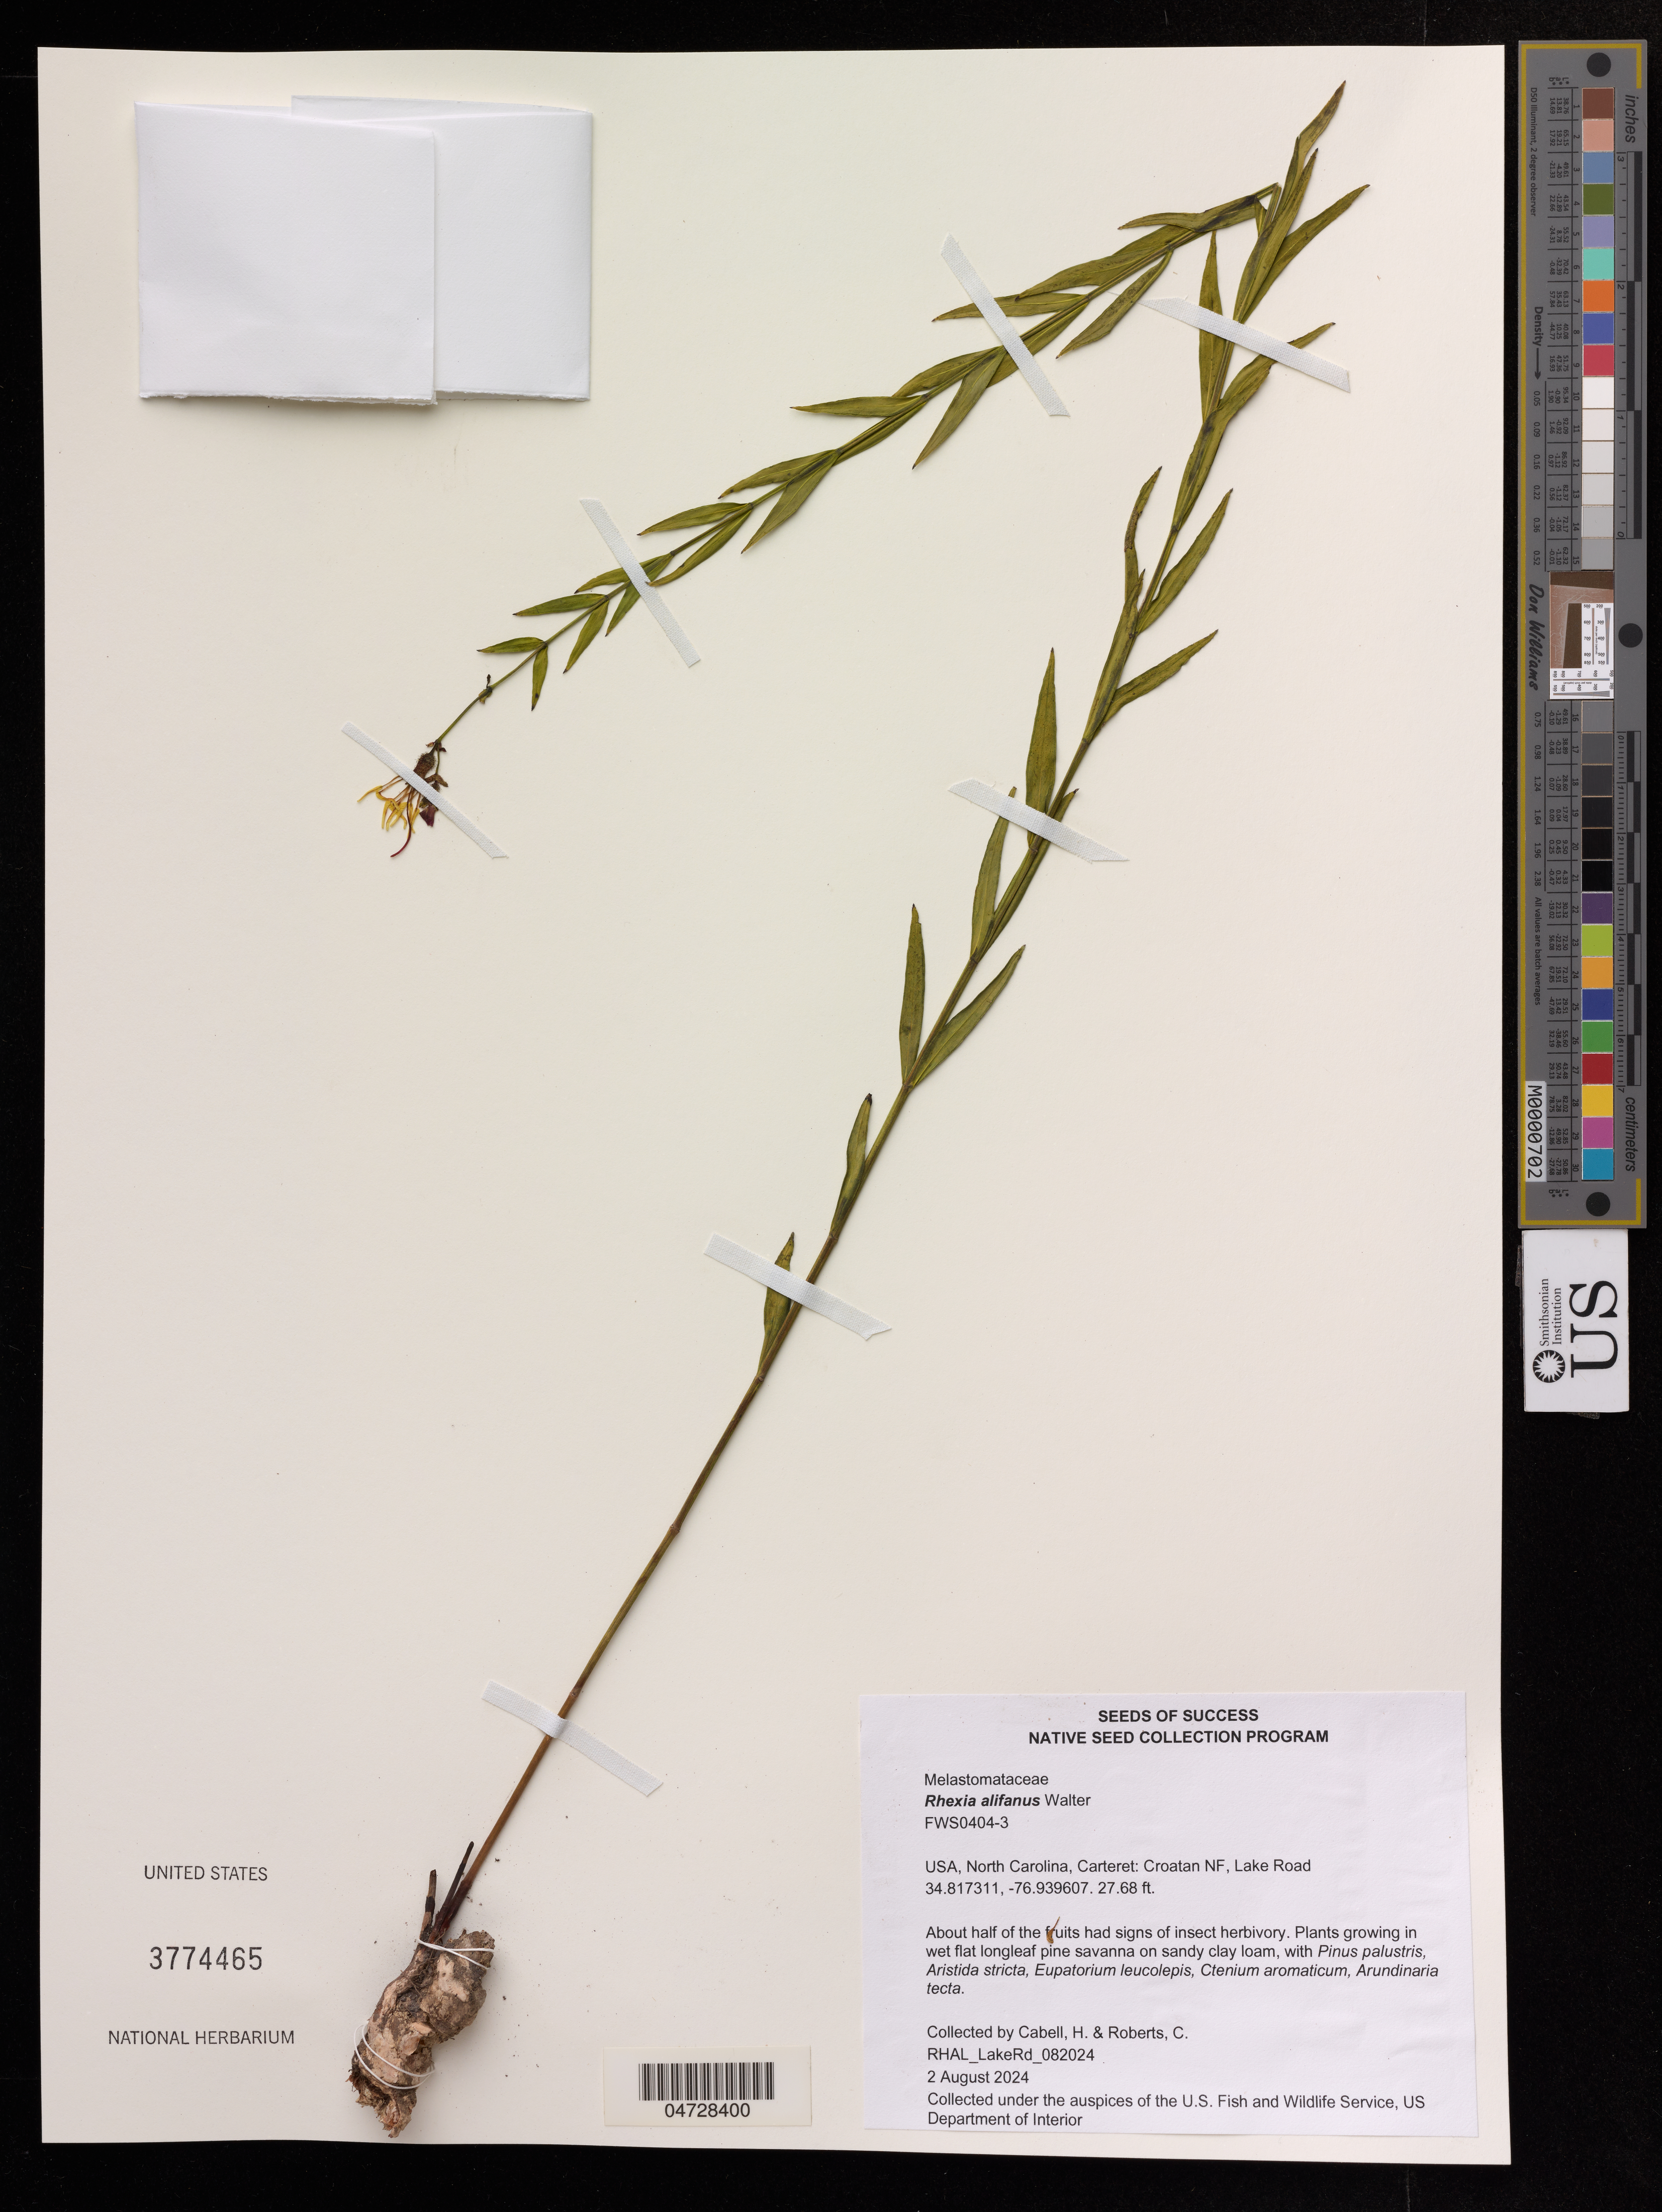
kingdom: Plantae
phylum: Tracheophyta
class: Magnoliopsida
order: Myrtales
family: Melastomataceae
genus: Rhexia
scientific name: Rhexia alifanus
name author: Walter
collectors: H. Cabell & C. Roberts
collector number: RHAL_LakeRd_082024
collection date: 2024-08-02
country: United States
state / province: North Carolina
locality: Carteret: Croatan NF, Lake Road.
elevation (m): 8.44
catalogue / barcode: US 3774465